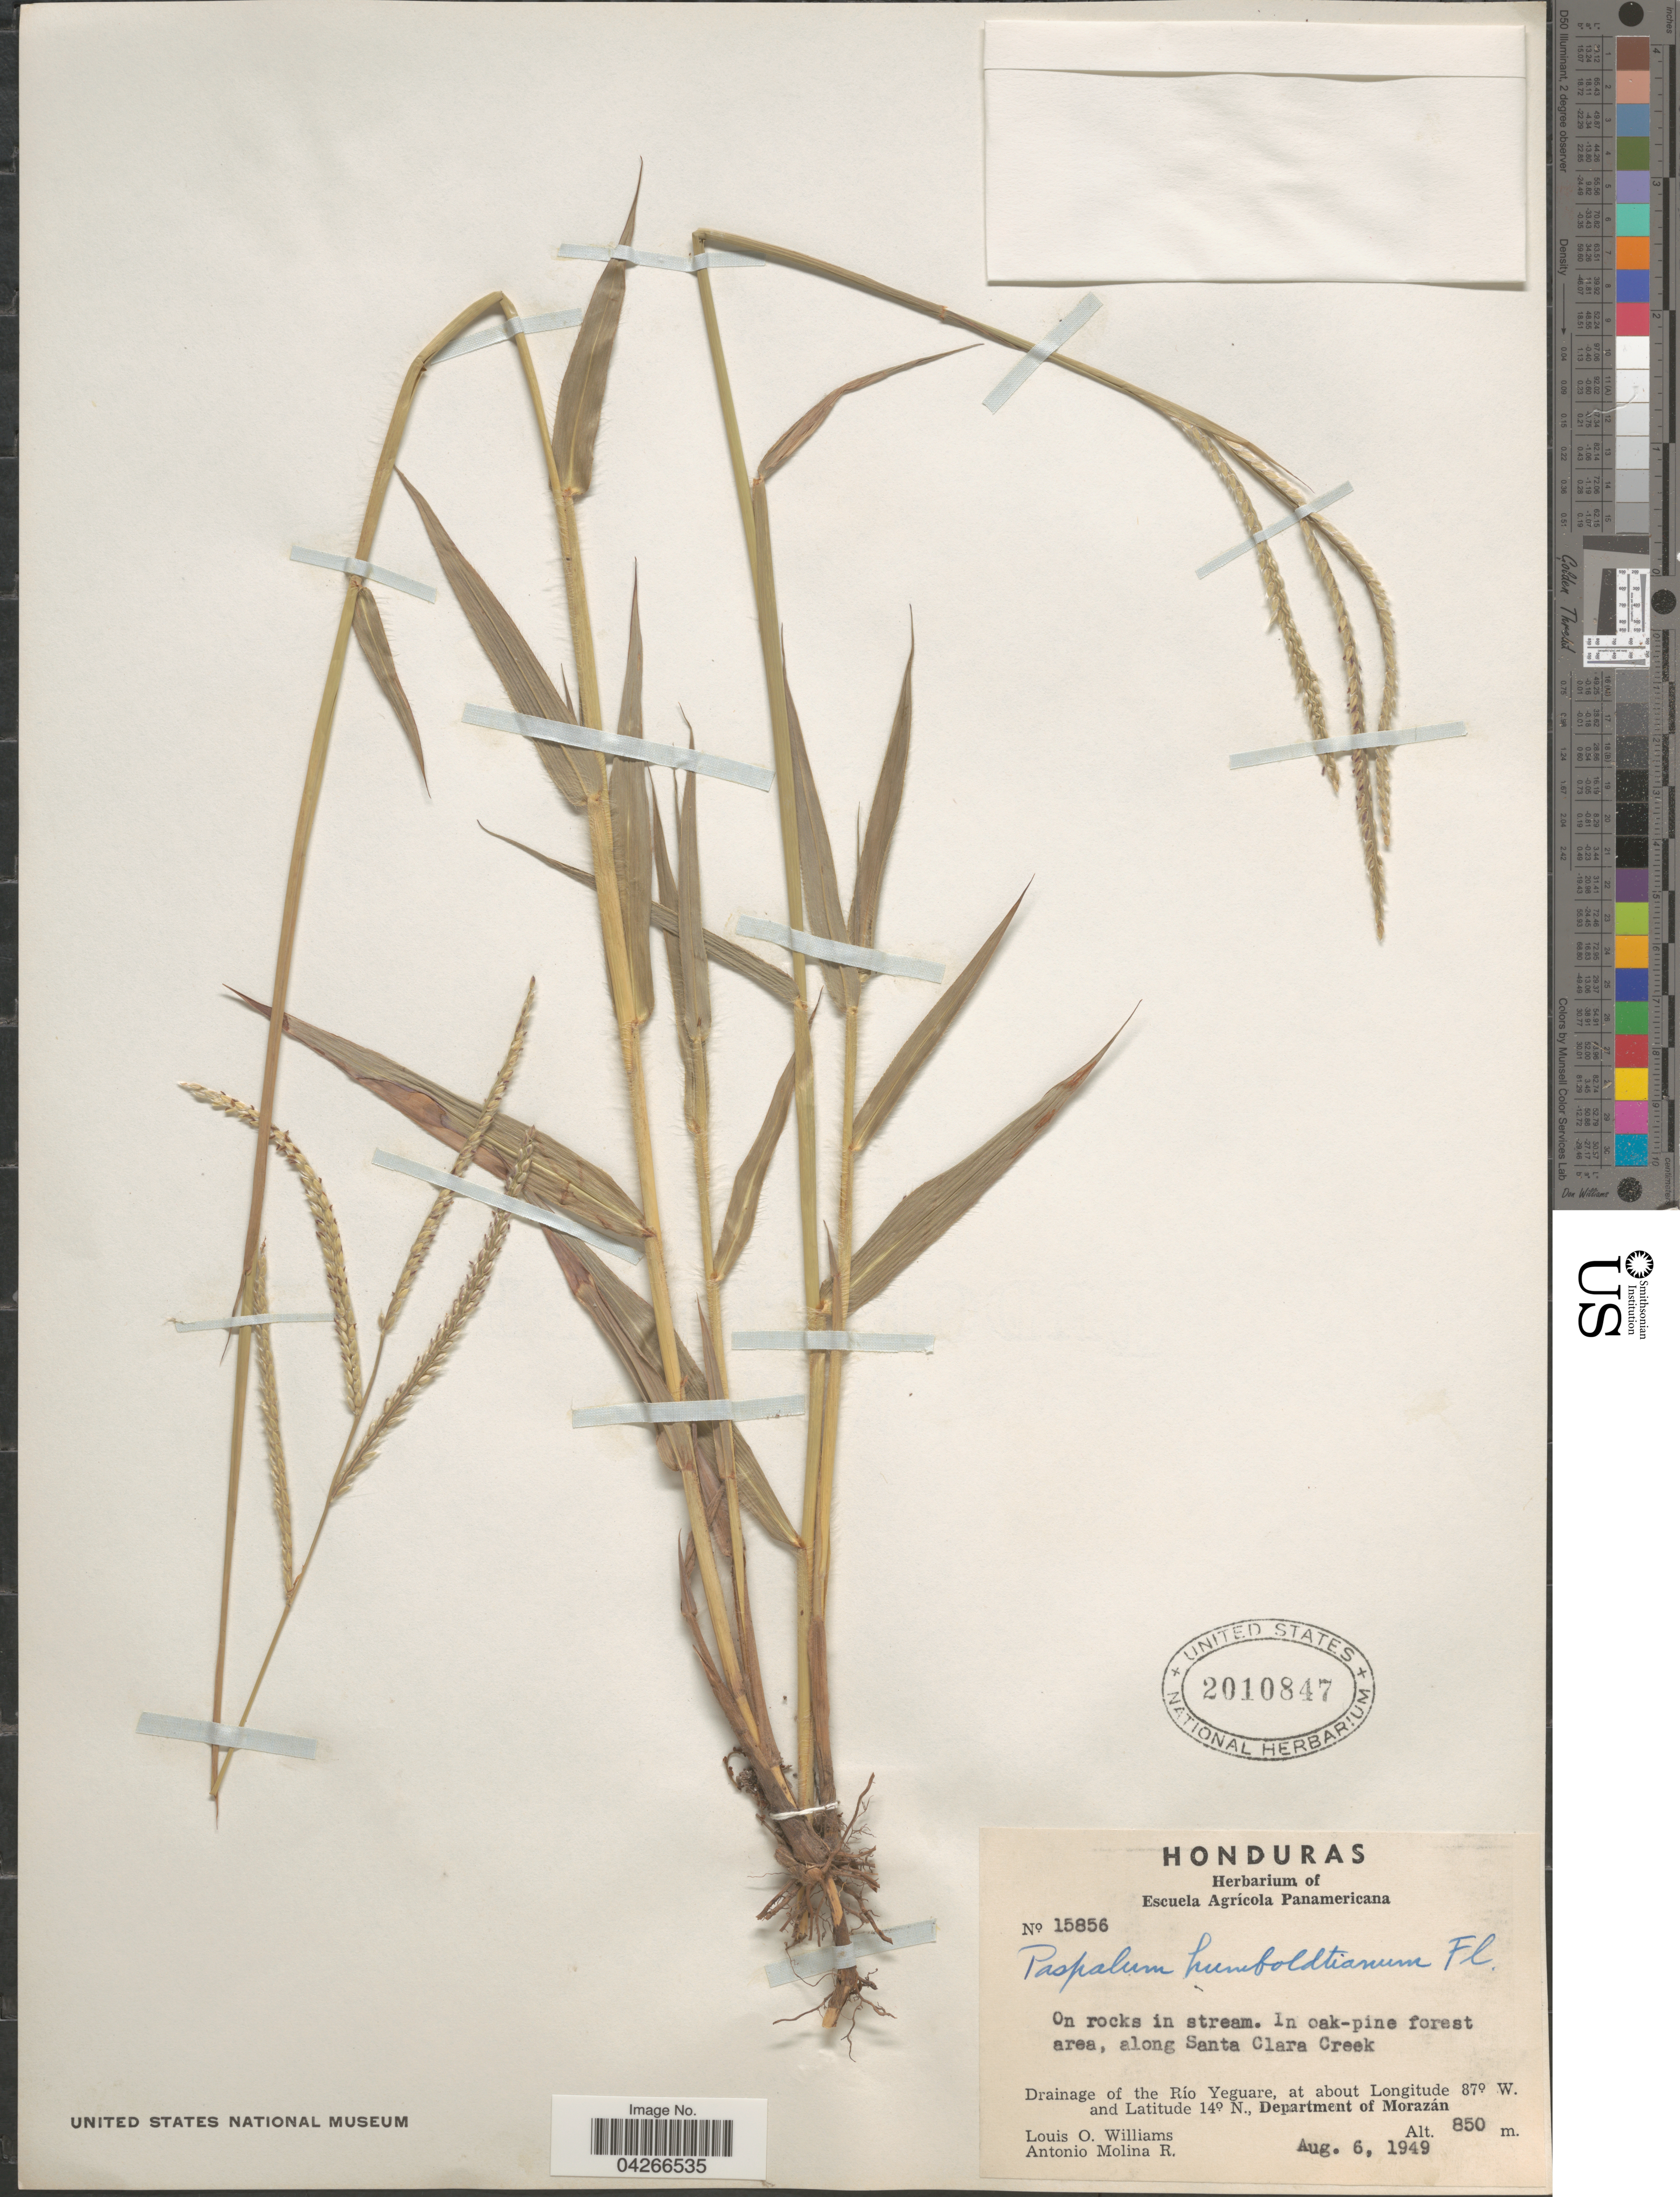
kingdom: Plantae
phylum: Tracheophyta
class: Liliopsida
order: Poales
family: Poaceae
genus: Paspalum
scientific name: Paspalum humboldtianum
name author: Flüggé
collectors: L. O. Williams & A. Molina R.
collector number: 15856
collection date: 1949-08-06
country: Honduras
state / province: Fco. Morazán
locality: On rocks in stream. In oak-pine forest area, along Santa Clara Creek. Drainage of the Río Yeguare, Department of Morazán.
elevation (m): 850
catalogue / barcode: US 2010847